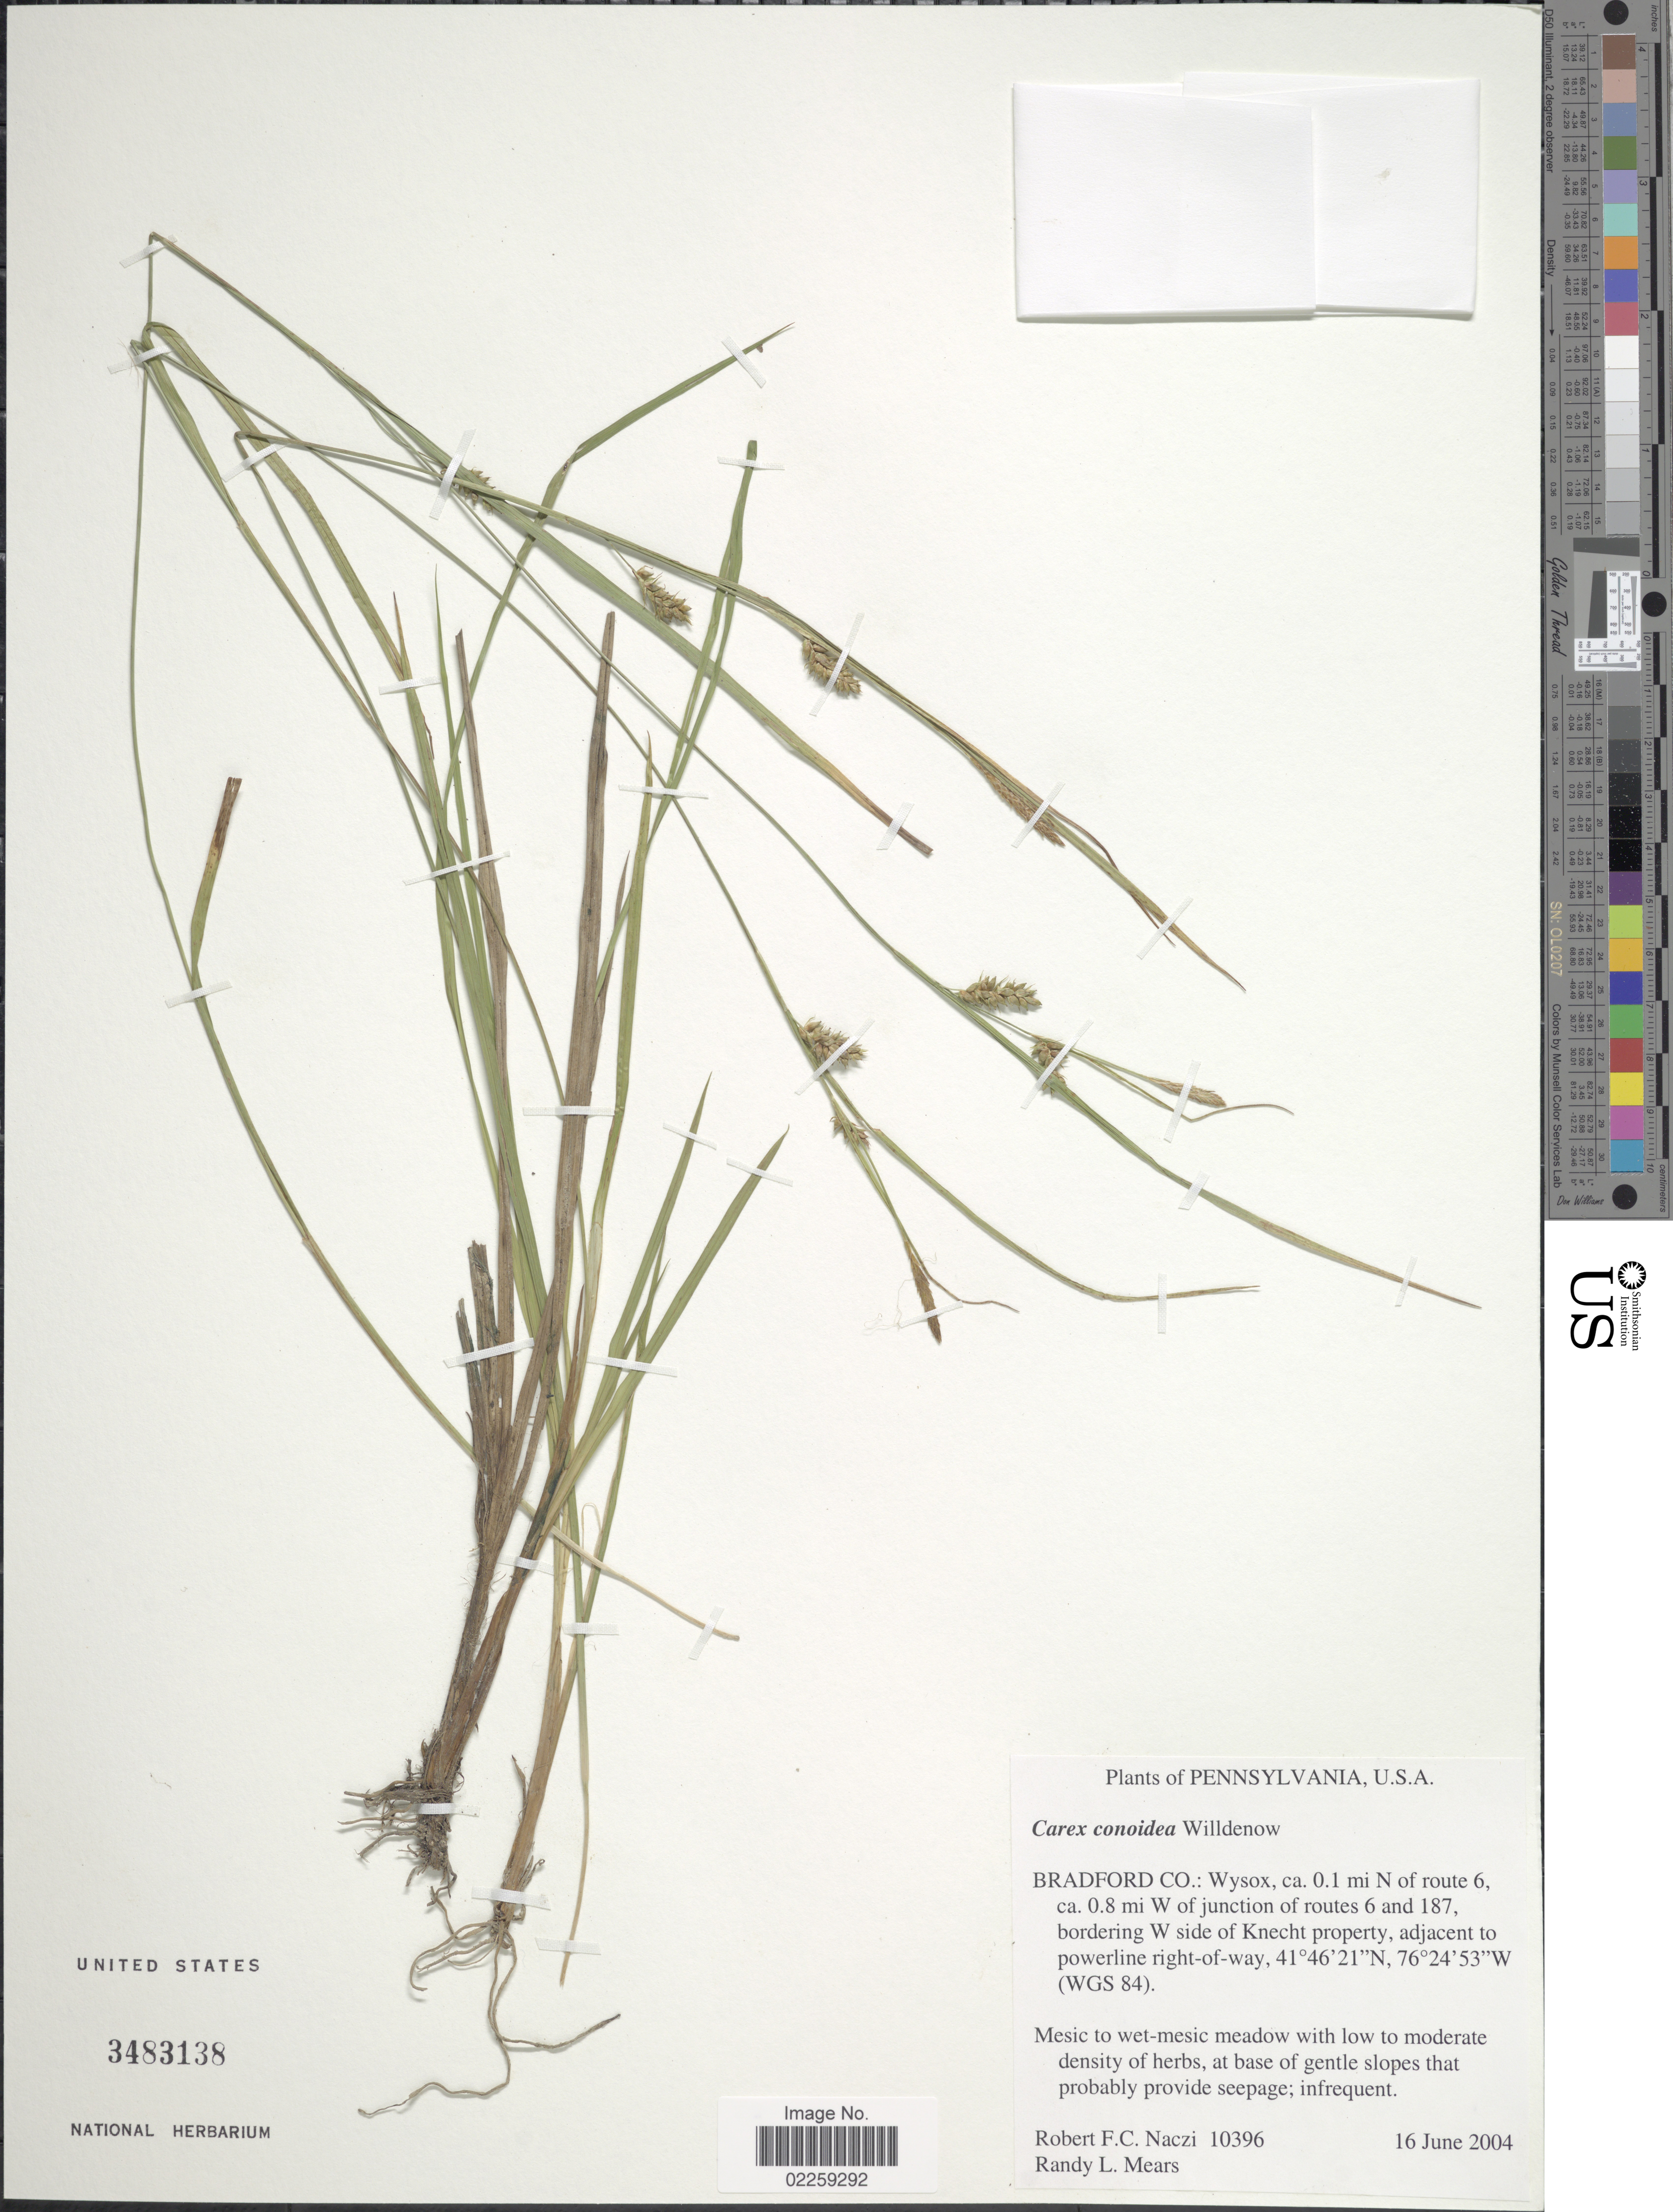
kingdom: Plantae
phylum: Tracheophyta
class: Liliopsida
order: Poales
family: Cyperaceae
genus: Carex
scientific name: Carex conoidea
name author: Willd.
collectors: R. F. C. Naczi & R. Mears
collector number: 10396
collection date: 2004-06-16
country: United States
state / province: Pennsylvania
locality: Bradford Co.: Wysox, ca. 0.1 mi N of route 6, ca. 0.8 mi W of junction of routes 6 and 187 bordering W side of Knecht property, adjacent to powerline right-of-way WGS 84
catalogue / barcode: US 3483138